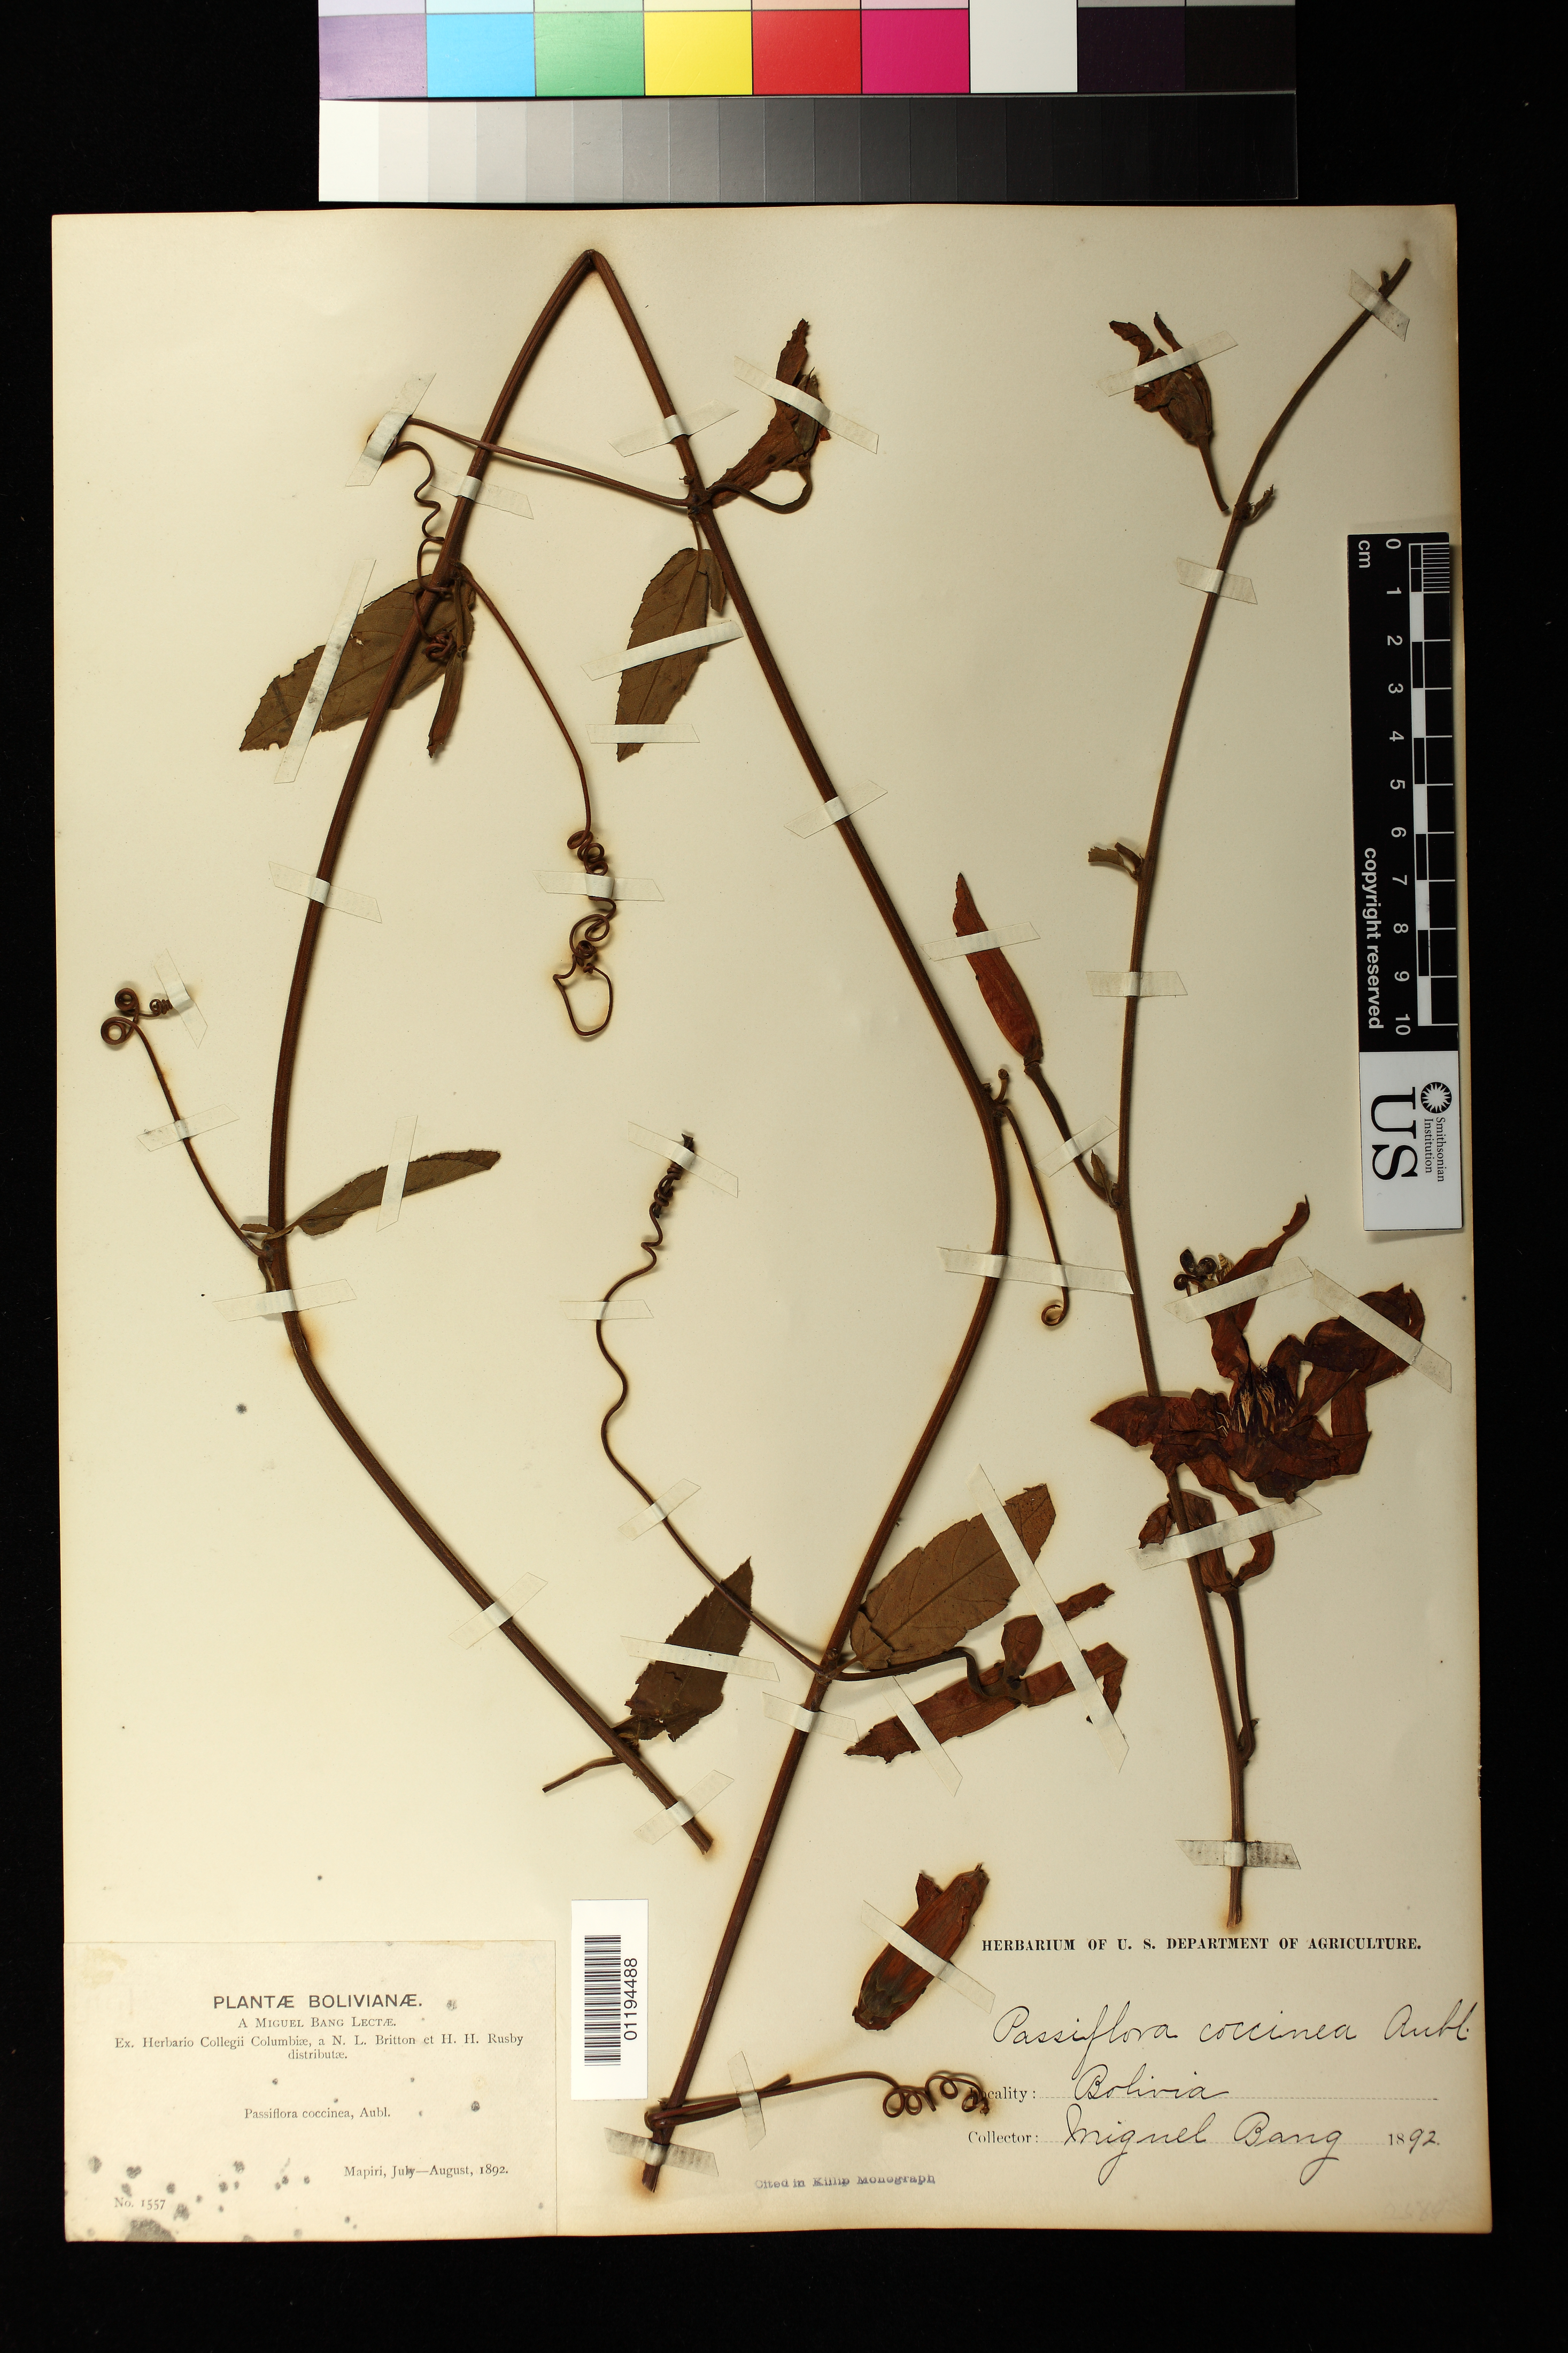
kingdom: Plantae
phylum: Tracheophyta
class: Magnoliopsida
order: Malpighiales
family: Passifloraceae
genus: Passiflora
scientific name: Passiflora coccinea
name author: Aubl.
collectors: M. Bang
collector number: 1557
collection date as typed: Jul 1892 to -- Aug 1892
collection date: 1892-07/1892-08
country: Bolivia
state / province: La Paz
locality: Mapiri.